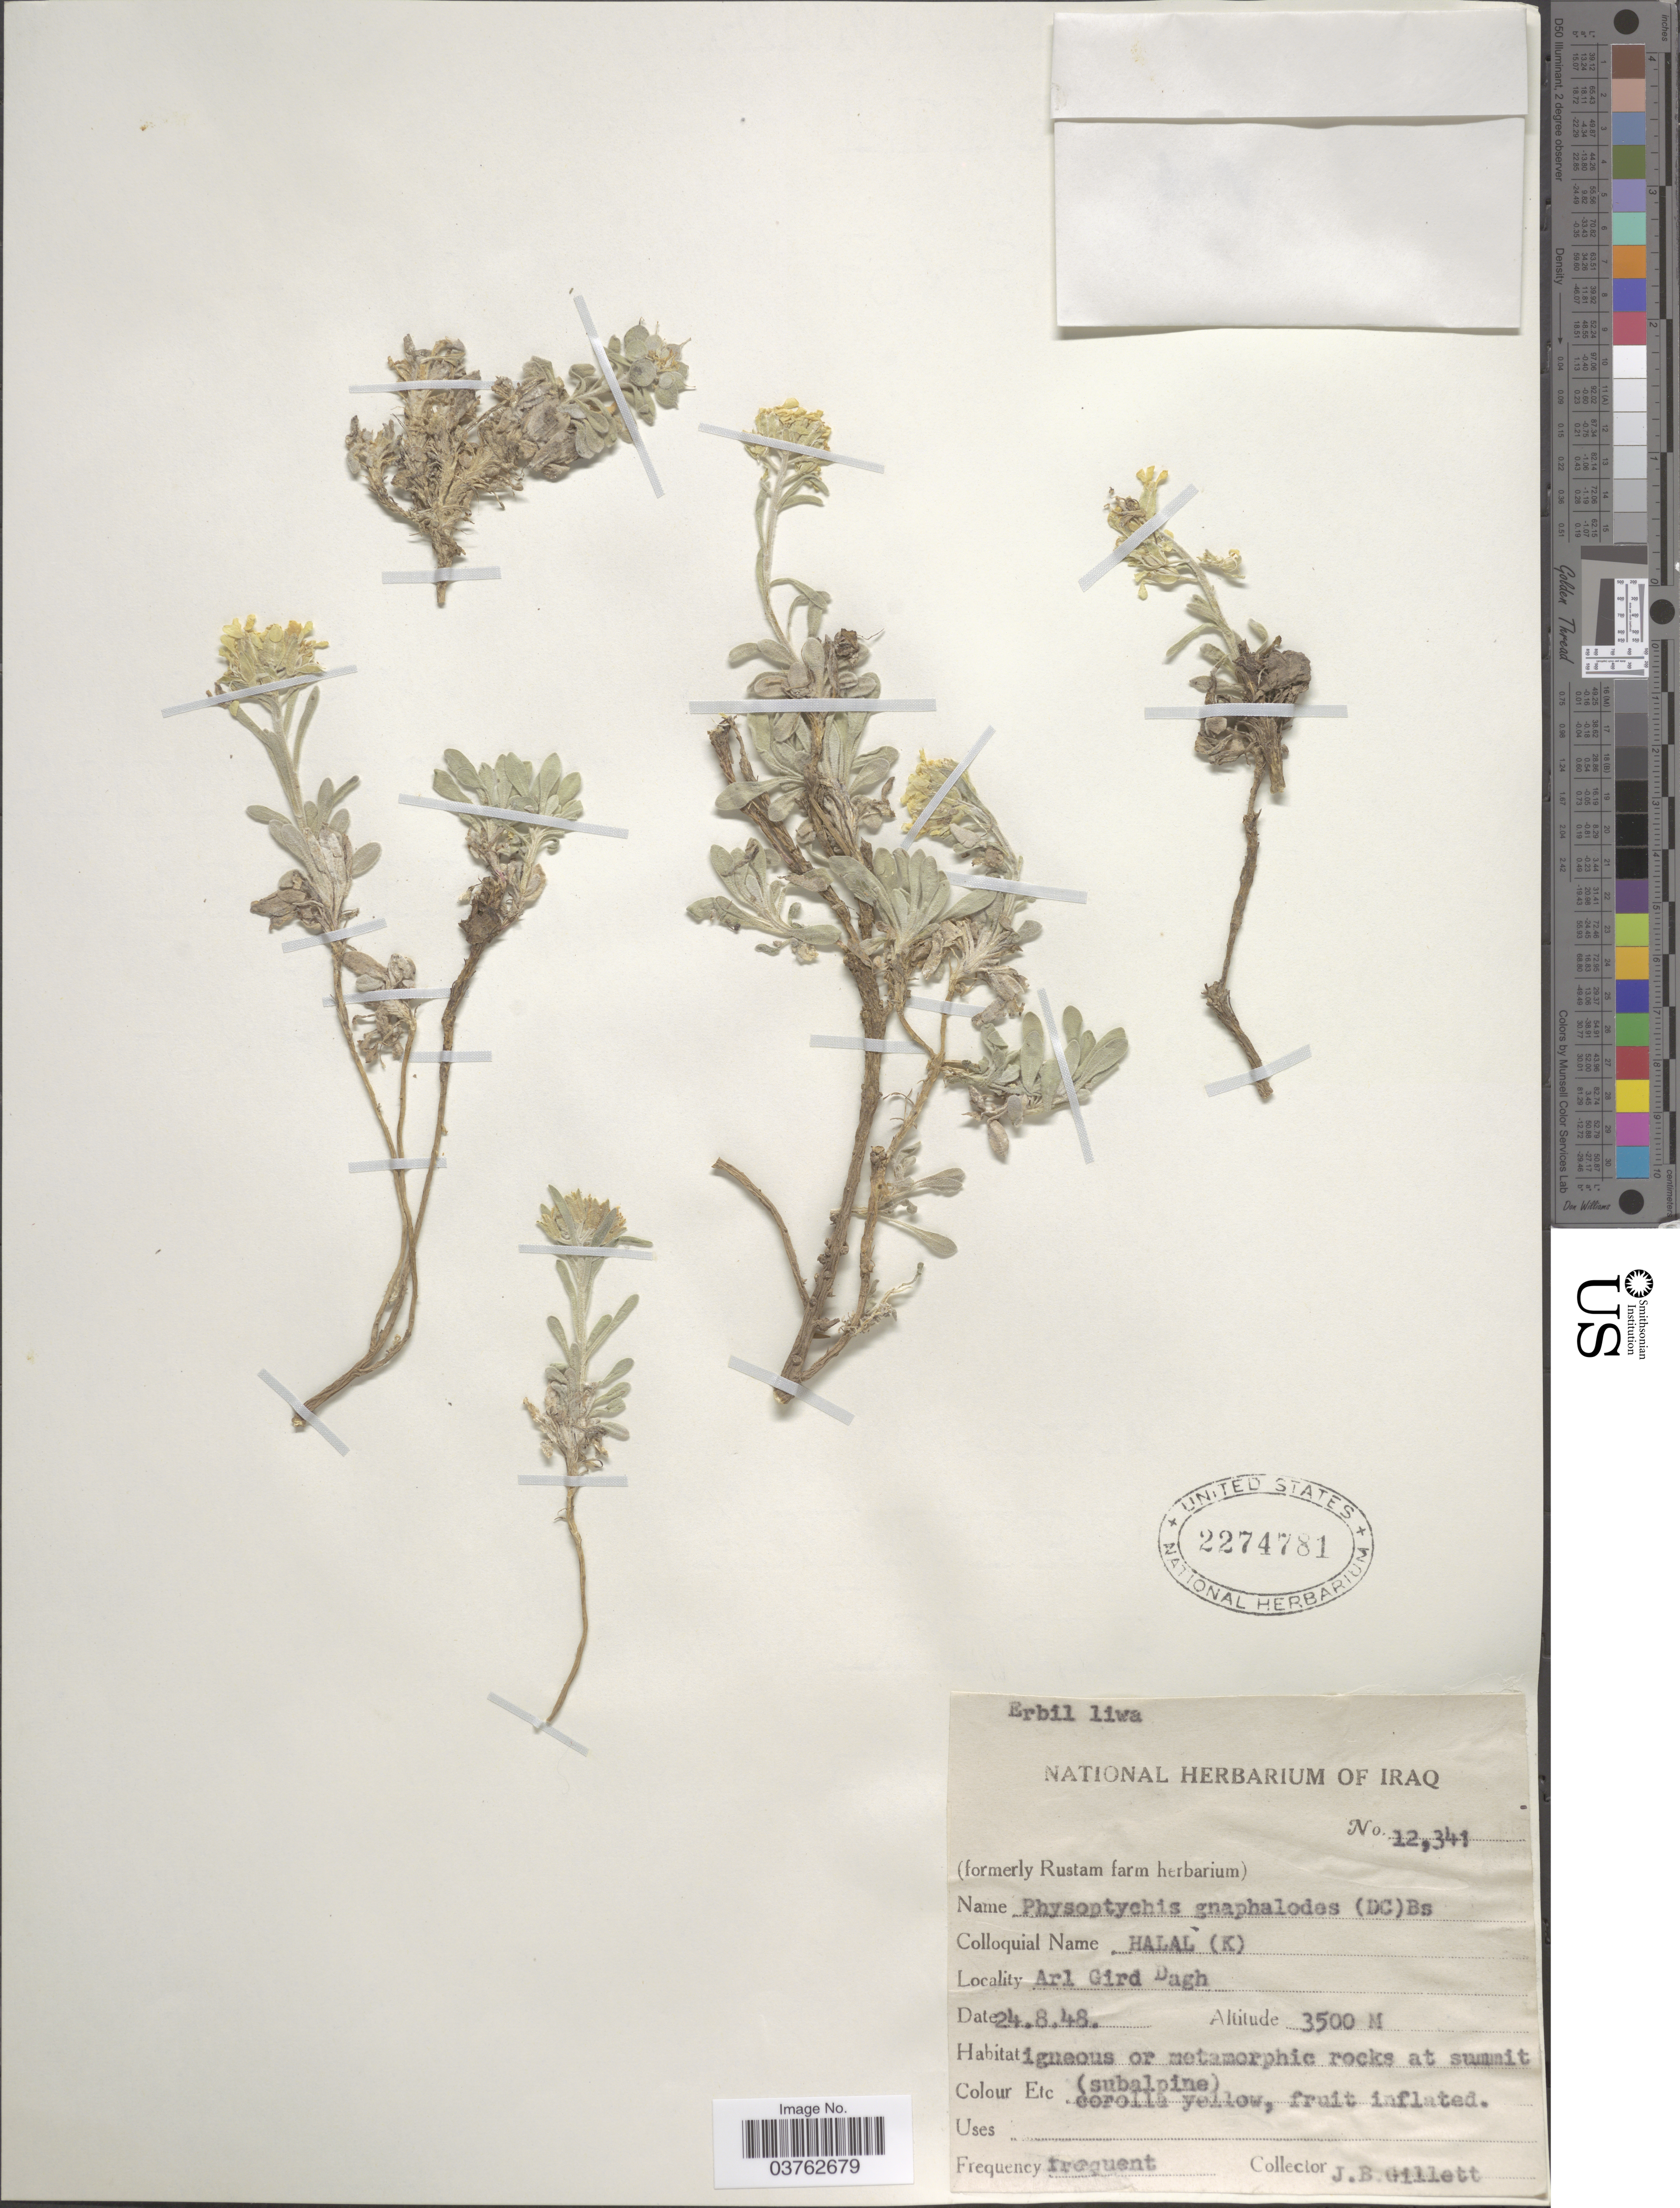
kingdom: Plantae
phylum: Tracheophyta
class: Magnoliopsida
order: Brassicales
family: Brassicaceae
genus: Physoptychis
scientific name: Physoptychis gnaphalodes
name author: (DC.) Boiss.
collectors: J. B. Gillett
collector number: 12341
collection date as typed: Transcribed d/m/y: 24/8/48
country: Iraq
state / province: Arbīl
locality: Erbil liwa. Arl Gird Dagh.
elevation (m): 3500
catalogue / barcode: US 2274781